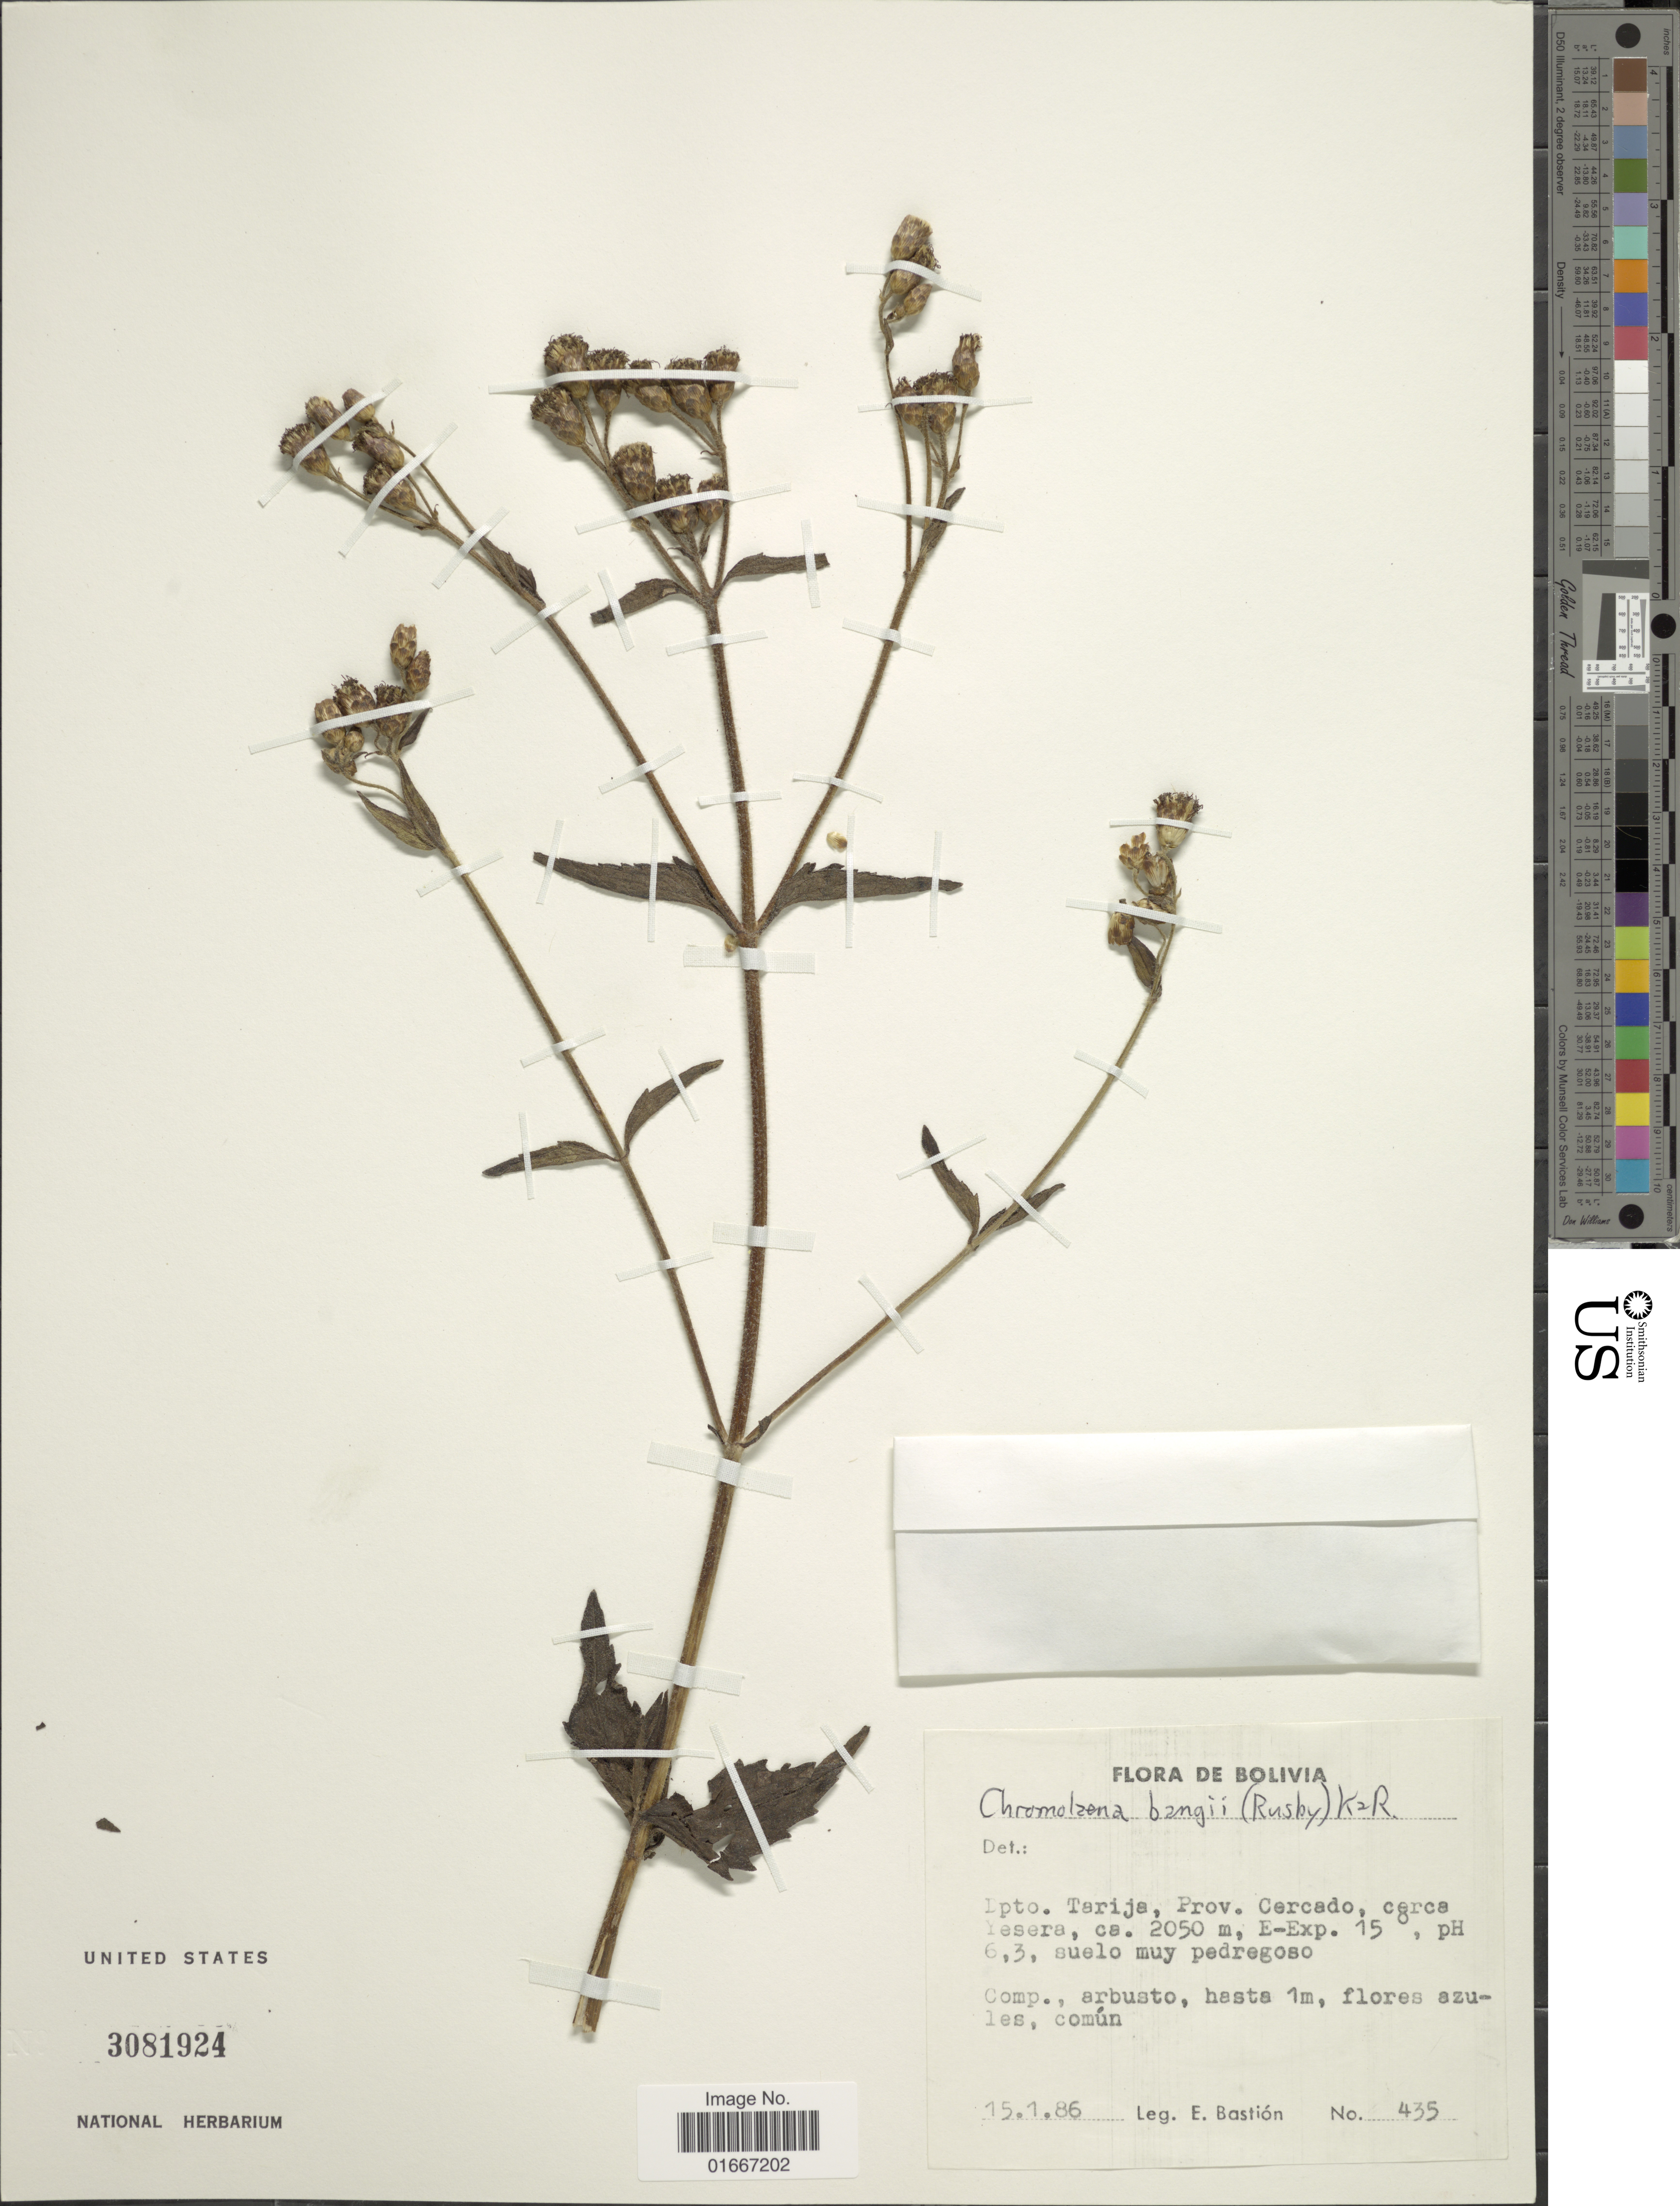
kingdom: Plantae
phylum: Tracheophyta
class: Magnoliopsida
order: Asterales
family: Asteraceae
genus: Chromolaena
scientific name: Chromolaena bangii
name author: (Rusby) R.M. King & H. Rob.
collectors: E. Bastion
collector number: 435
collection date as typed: Transcribed d/m/y: 15/1/86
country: Bolivia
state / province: Tarija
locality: Prov. Cercado, cerca Yesera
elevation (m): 2050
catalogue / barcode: US 3081924